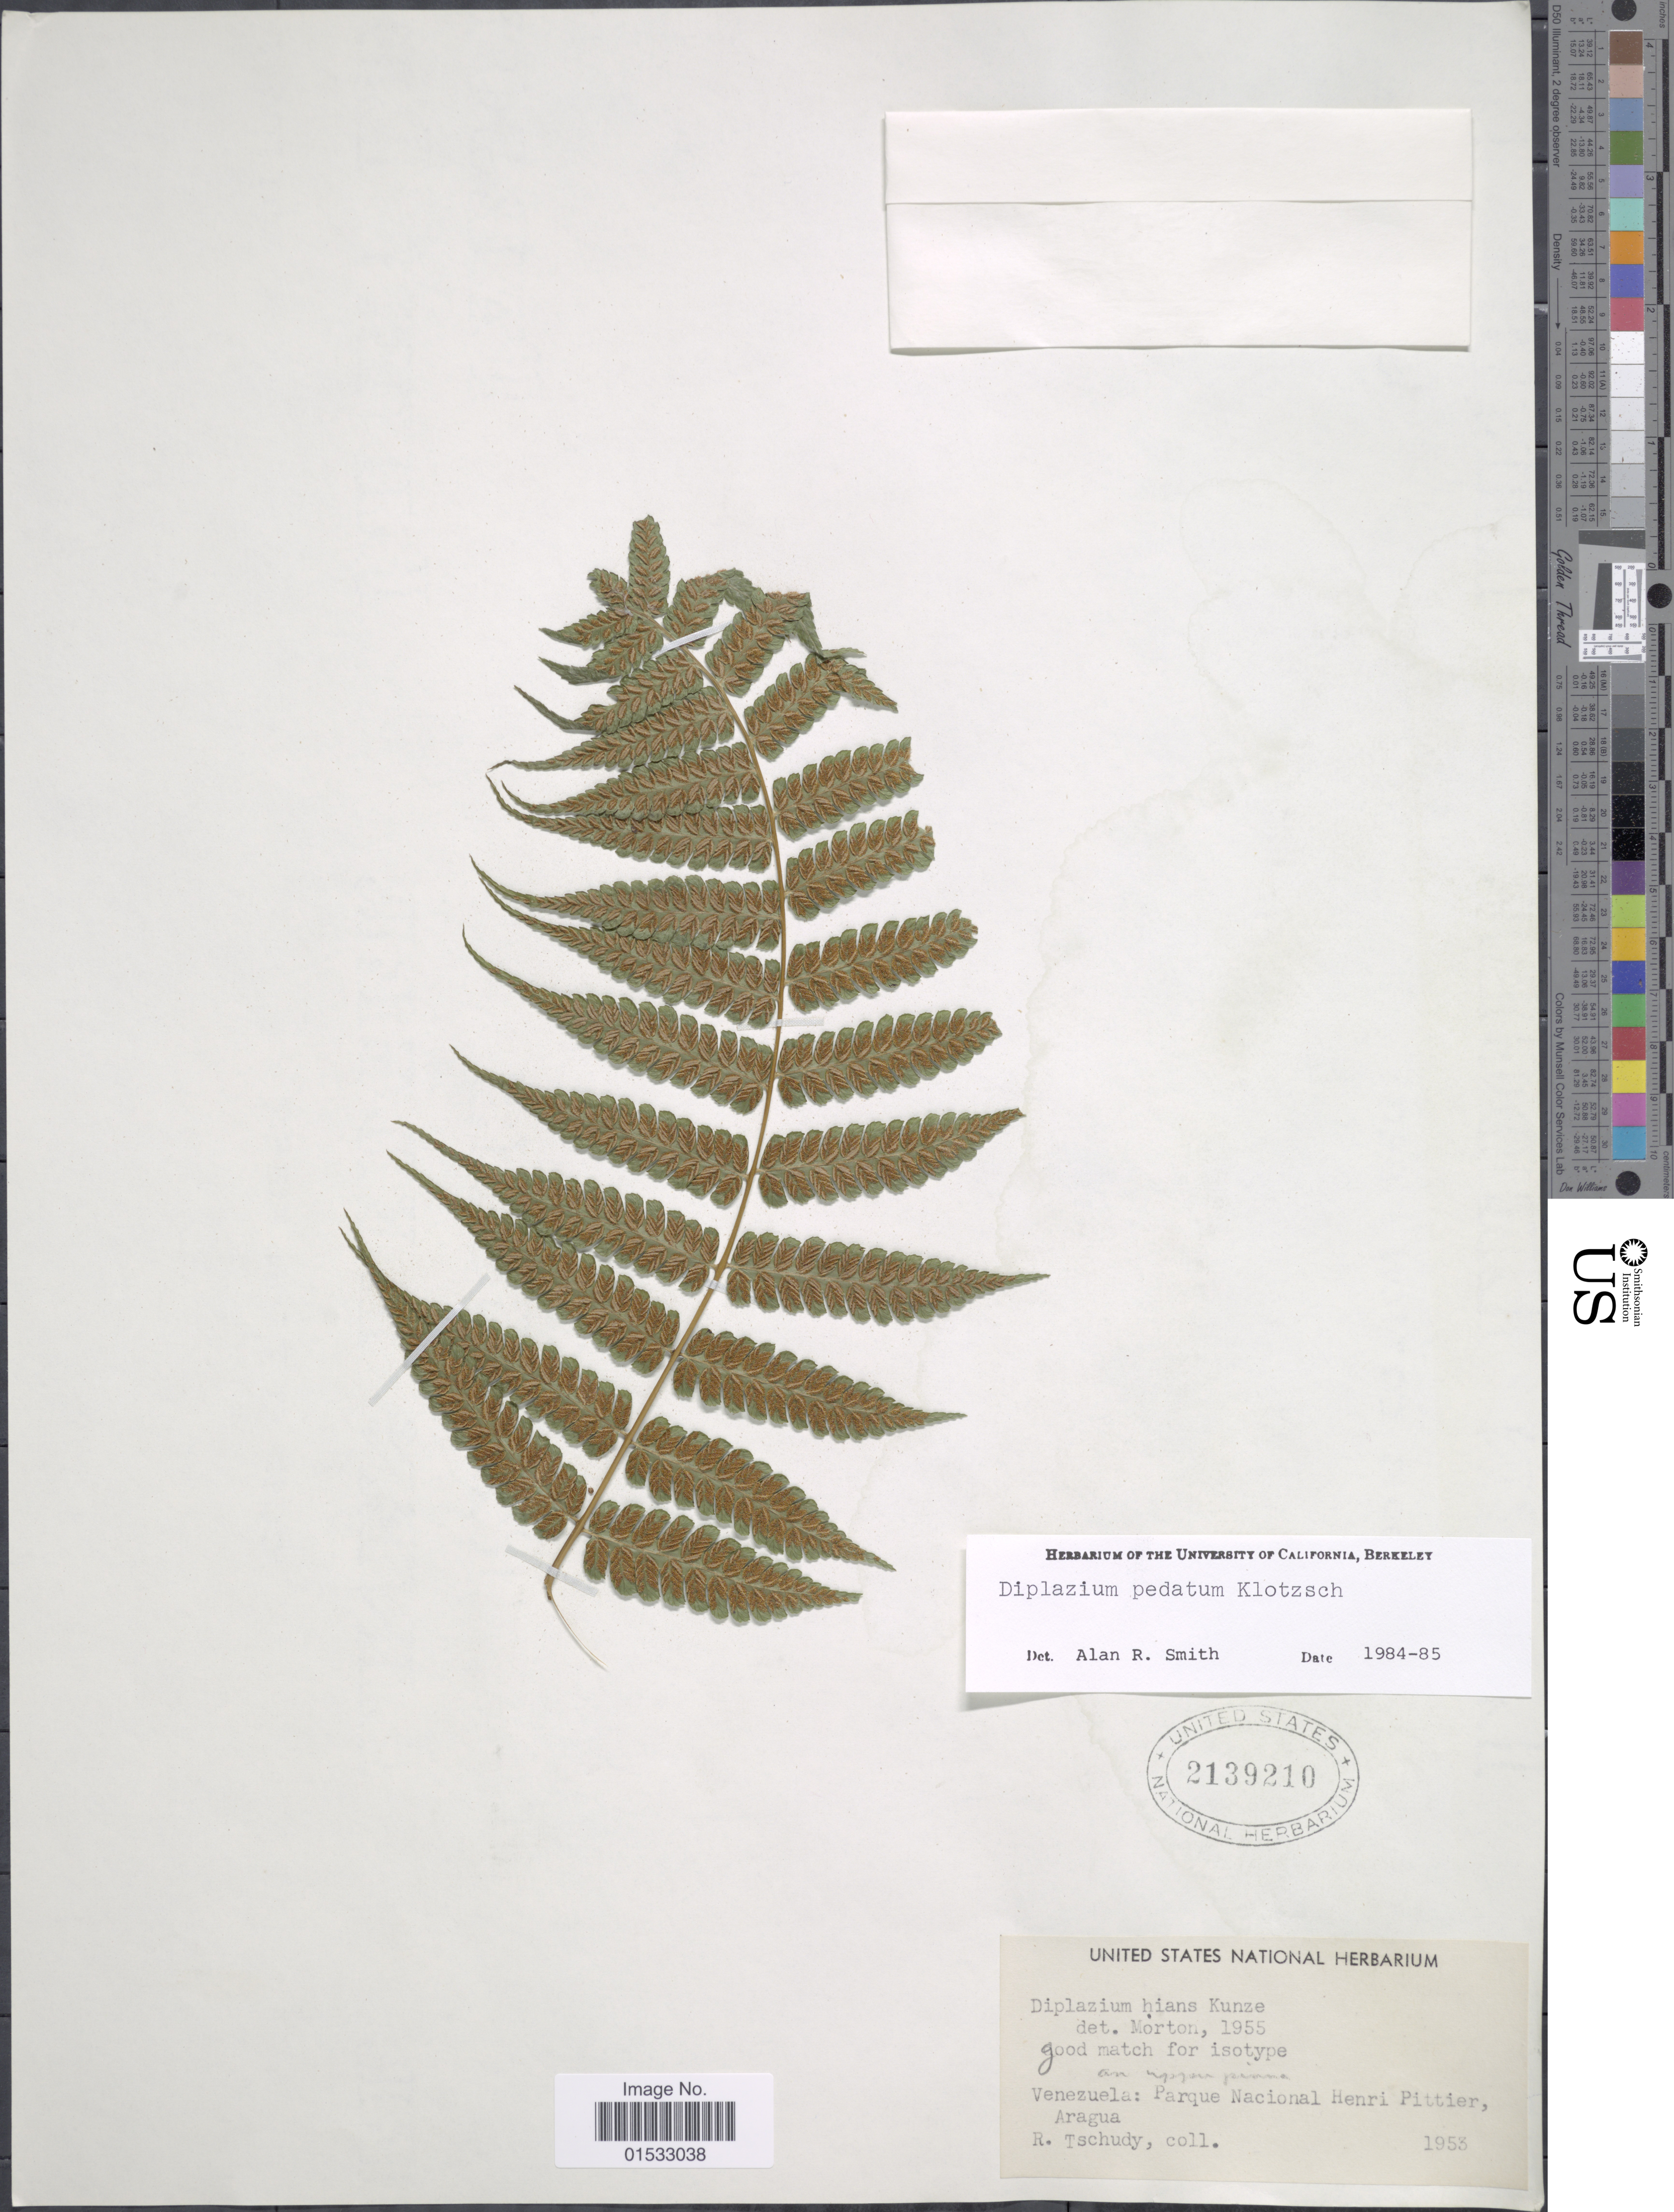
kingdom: Plantae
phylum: Tracheophyta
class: Polypodiopsida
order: Polypodiales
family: Athyriaceae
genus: Diplazium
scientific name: Diplazium pedatum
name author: Klotzsch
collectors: R. Tschudy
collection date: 1953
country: Venezuela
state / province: Aragua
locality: Parque Nacional Henri Pittier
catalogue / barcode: US 2139210